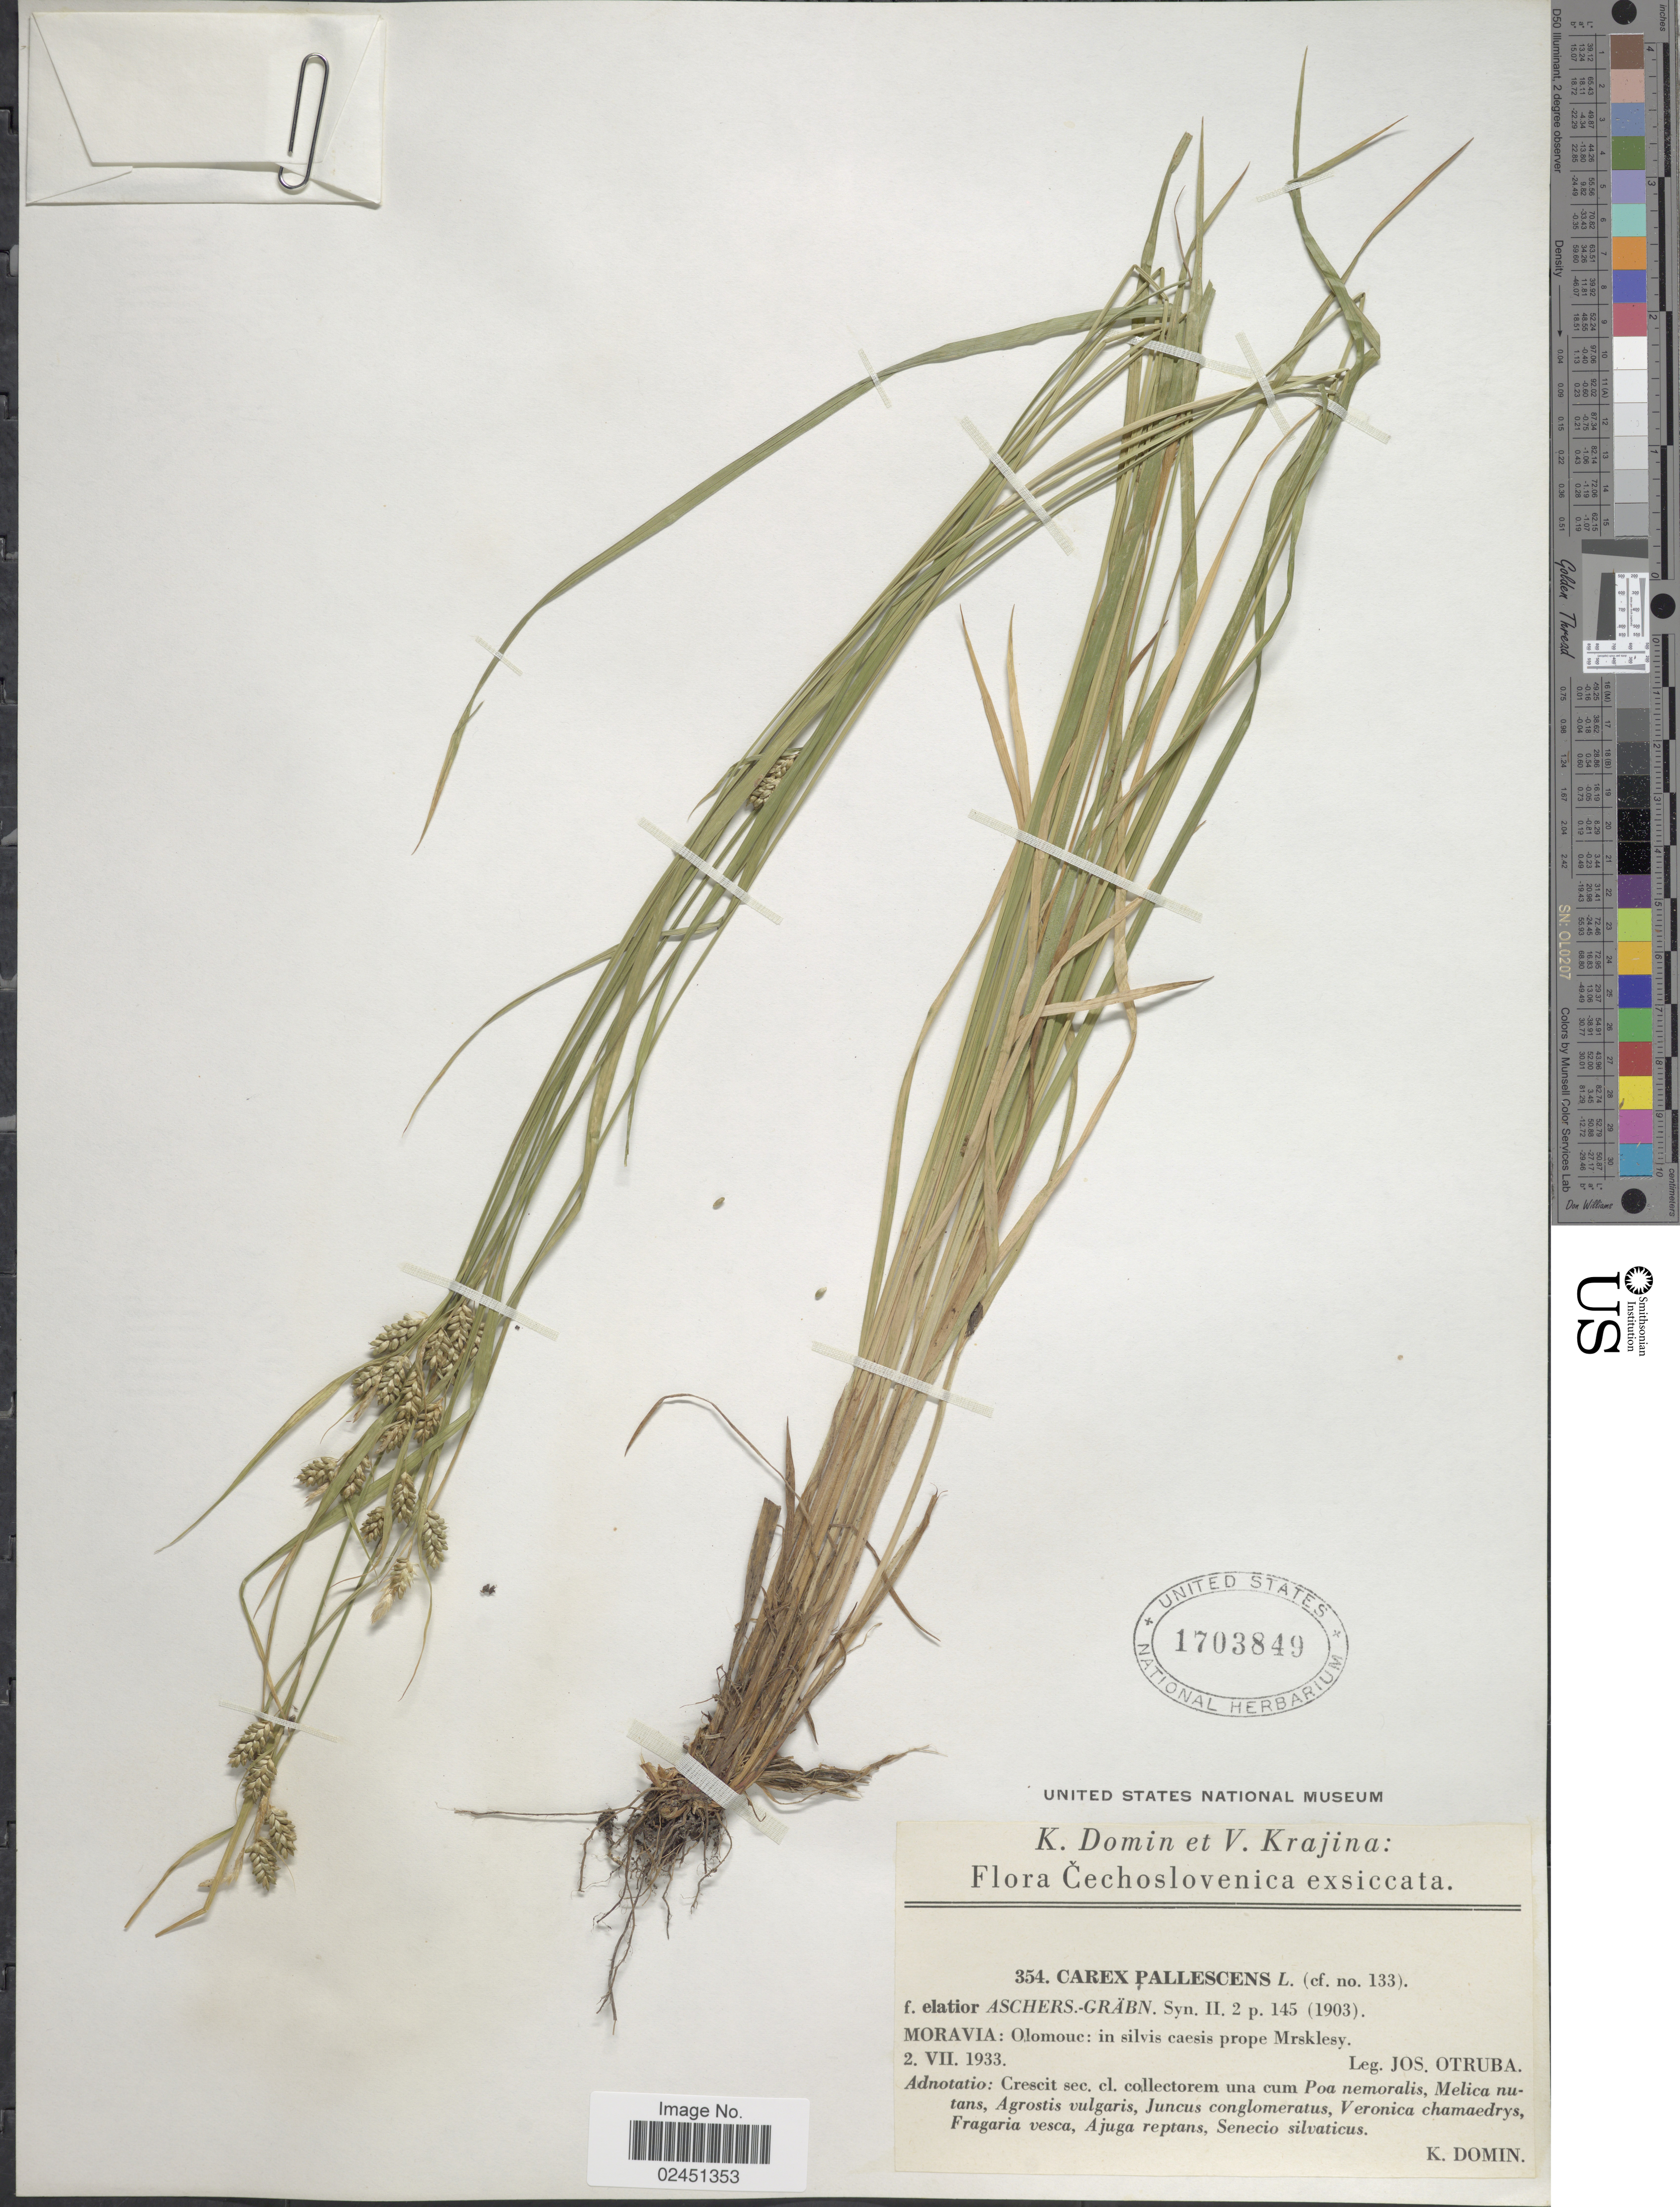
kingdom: Plantae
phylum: Tracheophyta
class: Liliopsida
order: Poales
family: Cyperaceae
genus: Carex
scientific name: Carex pallescens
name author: L.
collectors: J. Otruba, K. Domin & V. Krajina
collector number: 354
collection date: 1933-07-02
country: Czechia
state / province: Olomouc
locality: Cechoslovenica, Moravia: in silvis caesis prope Mrsklesy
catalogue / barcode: US 1703849